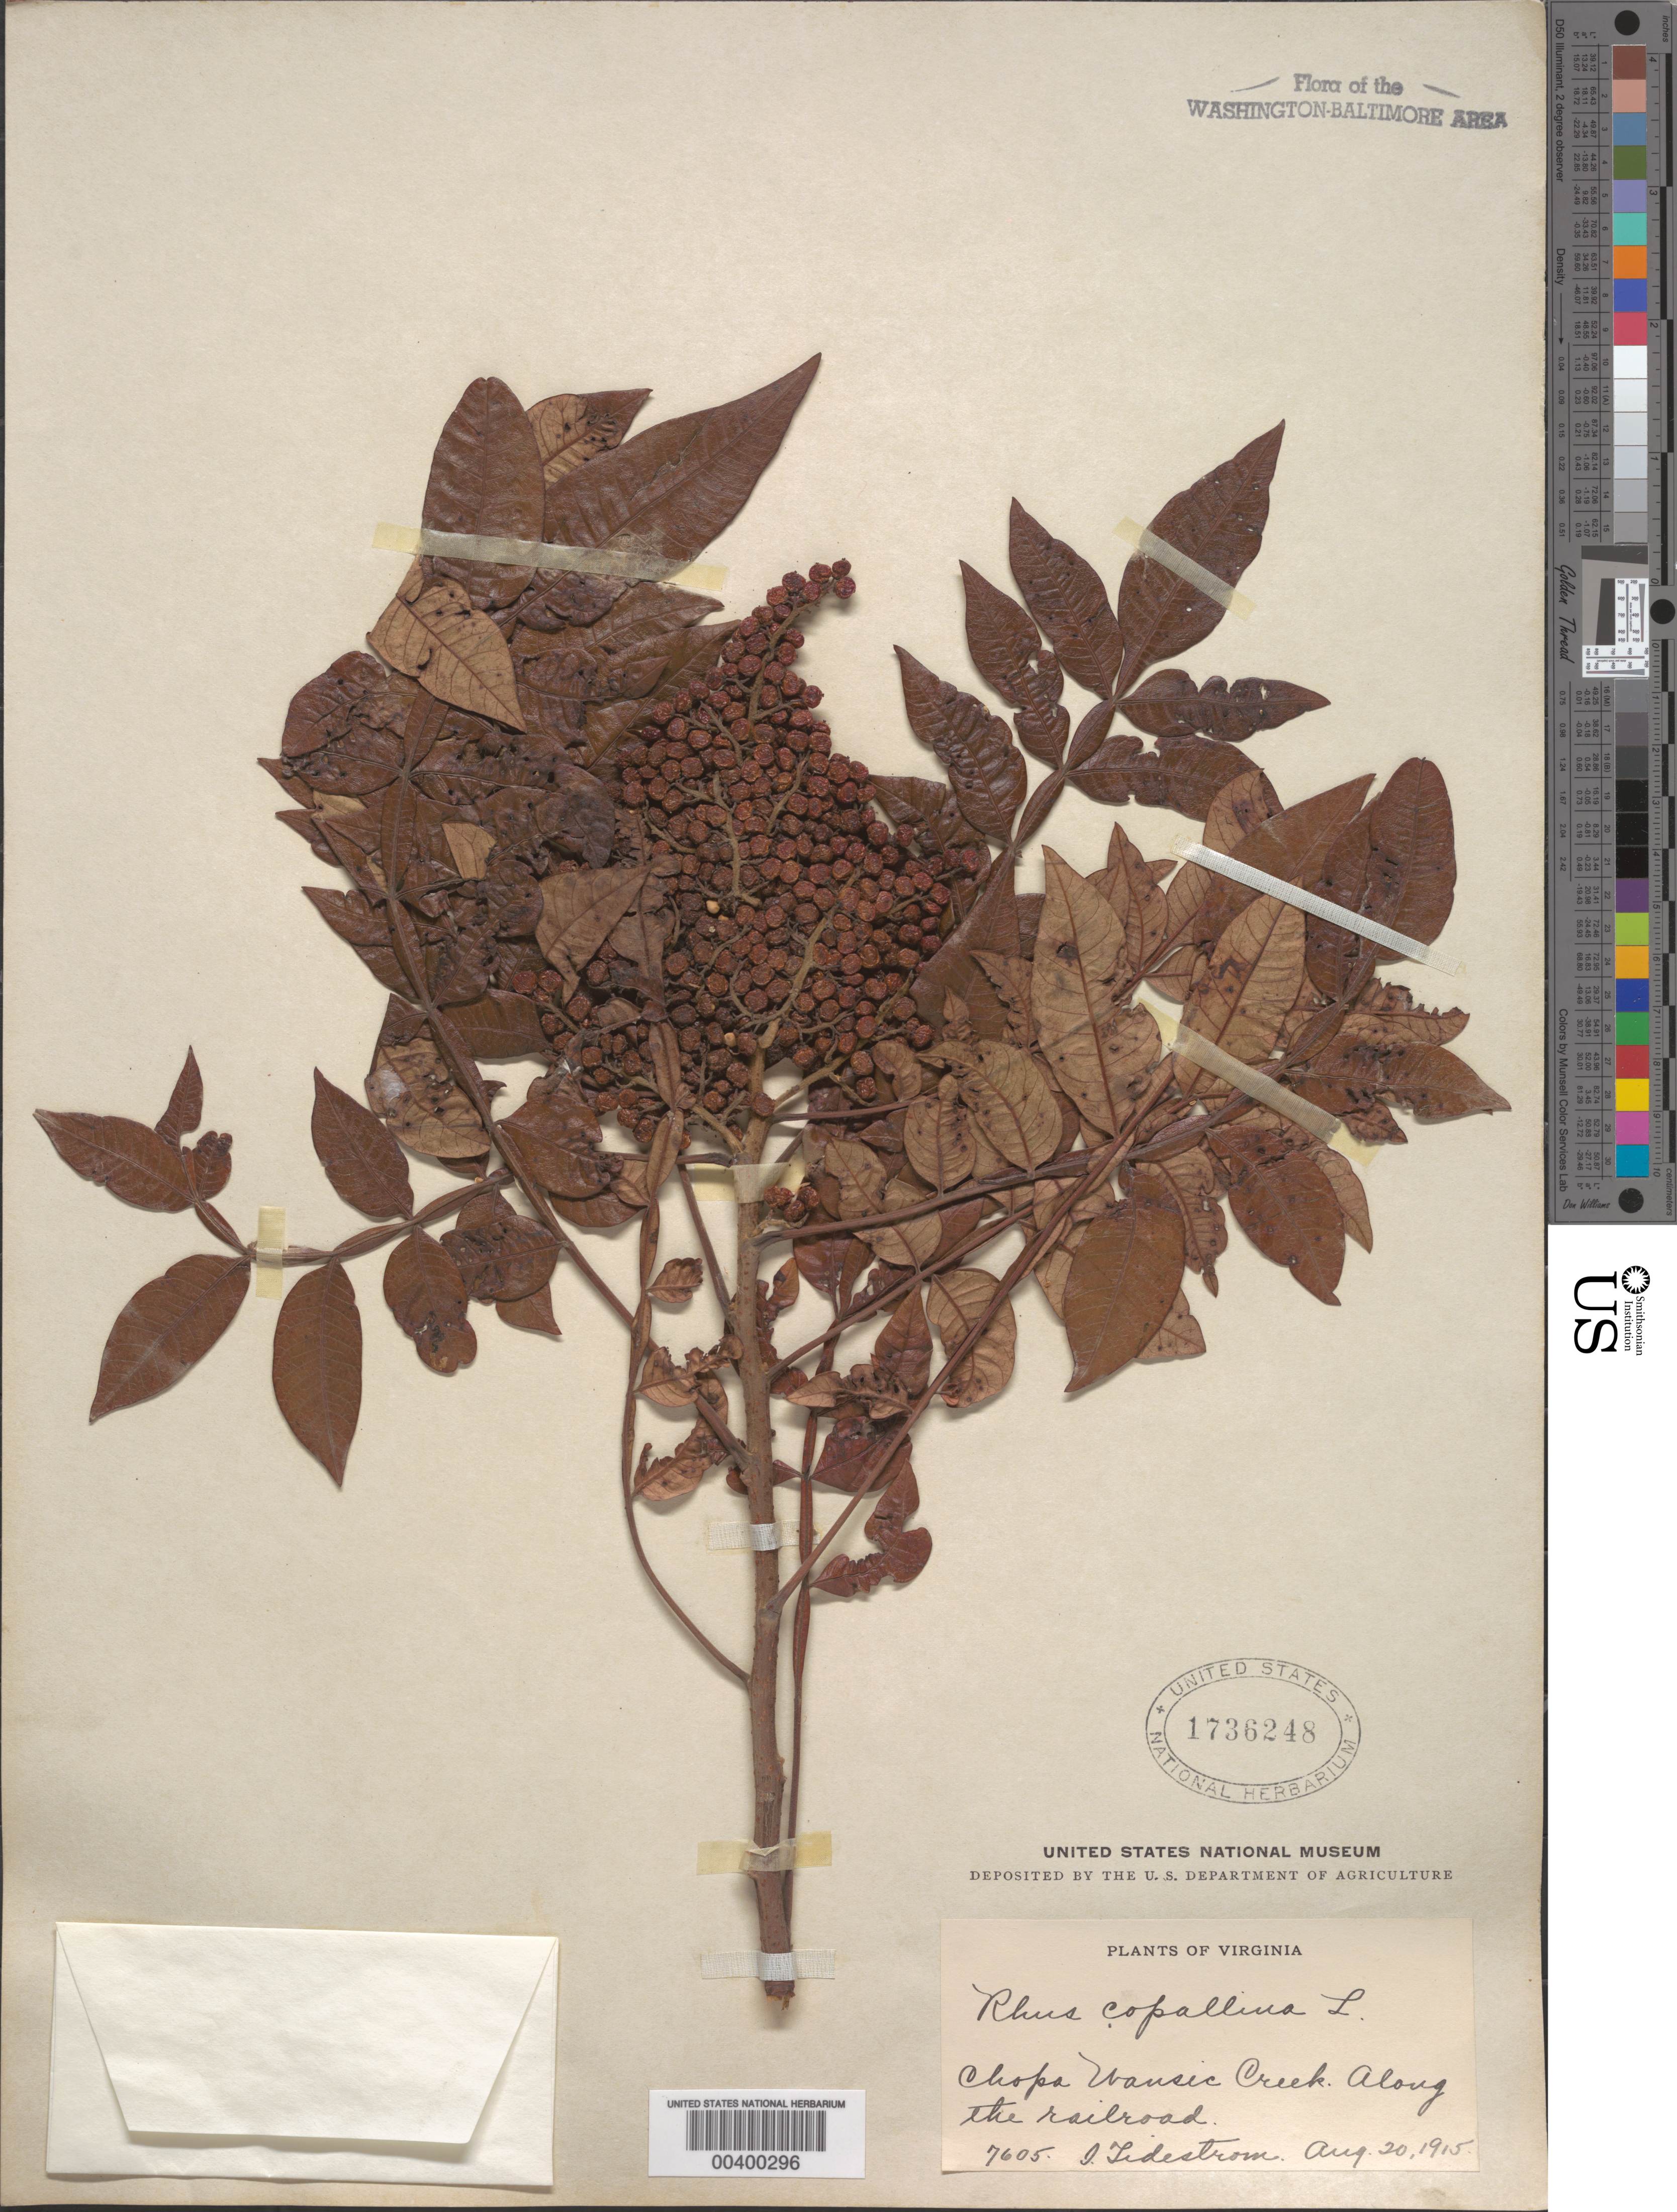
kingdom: Plantae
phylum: Tracheophyta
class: Magnoliopsida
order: Sapindales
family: Anacardiaceae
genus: Rhus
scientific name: Rhus copallinum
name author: L.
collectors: H. A. Allard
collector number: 1482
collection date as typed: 15 May 1936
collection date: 1936-05-15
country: United States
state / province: Virginia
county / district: Culpeper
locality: Mount Pony, south of Culpeper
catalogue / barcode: US 1727248